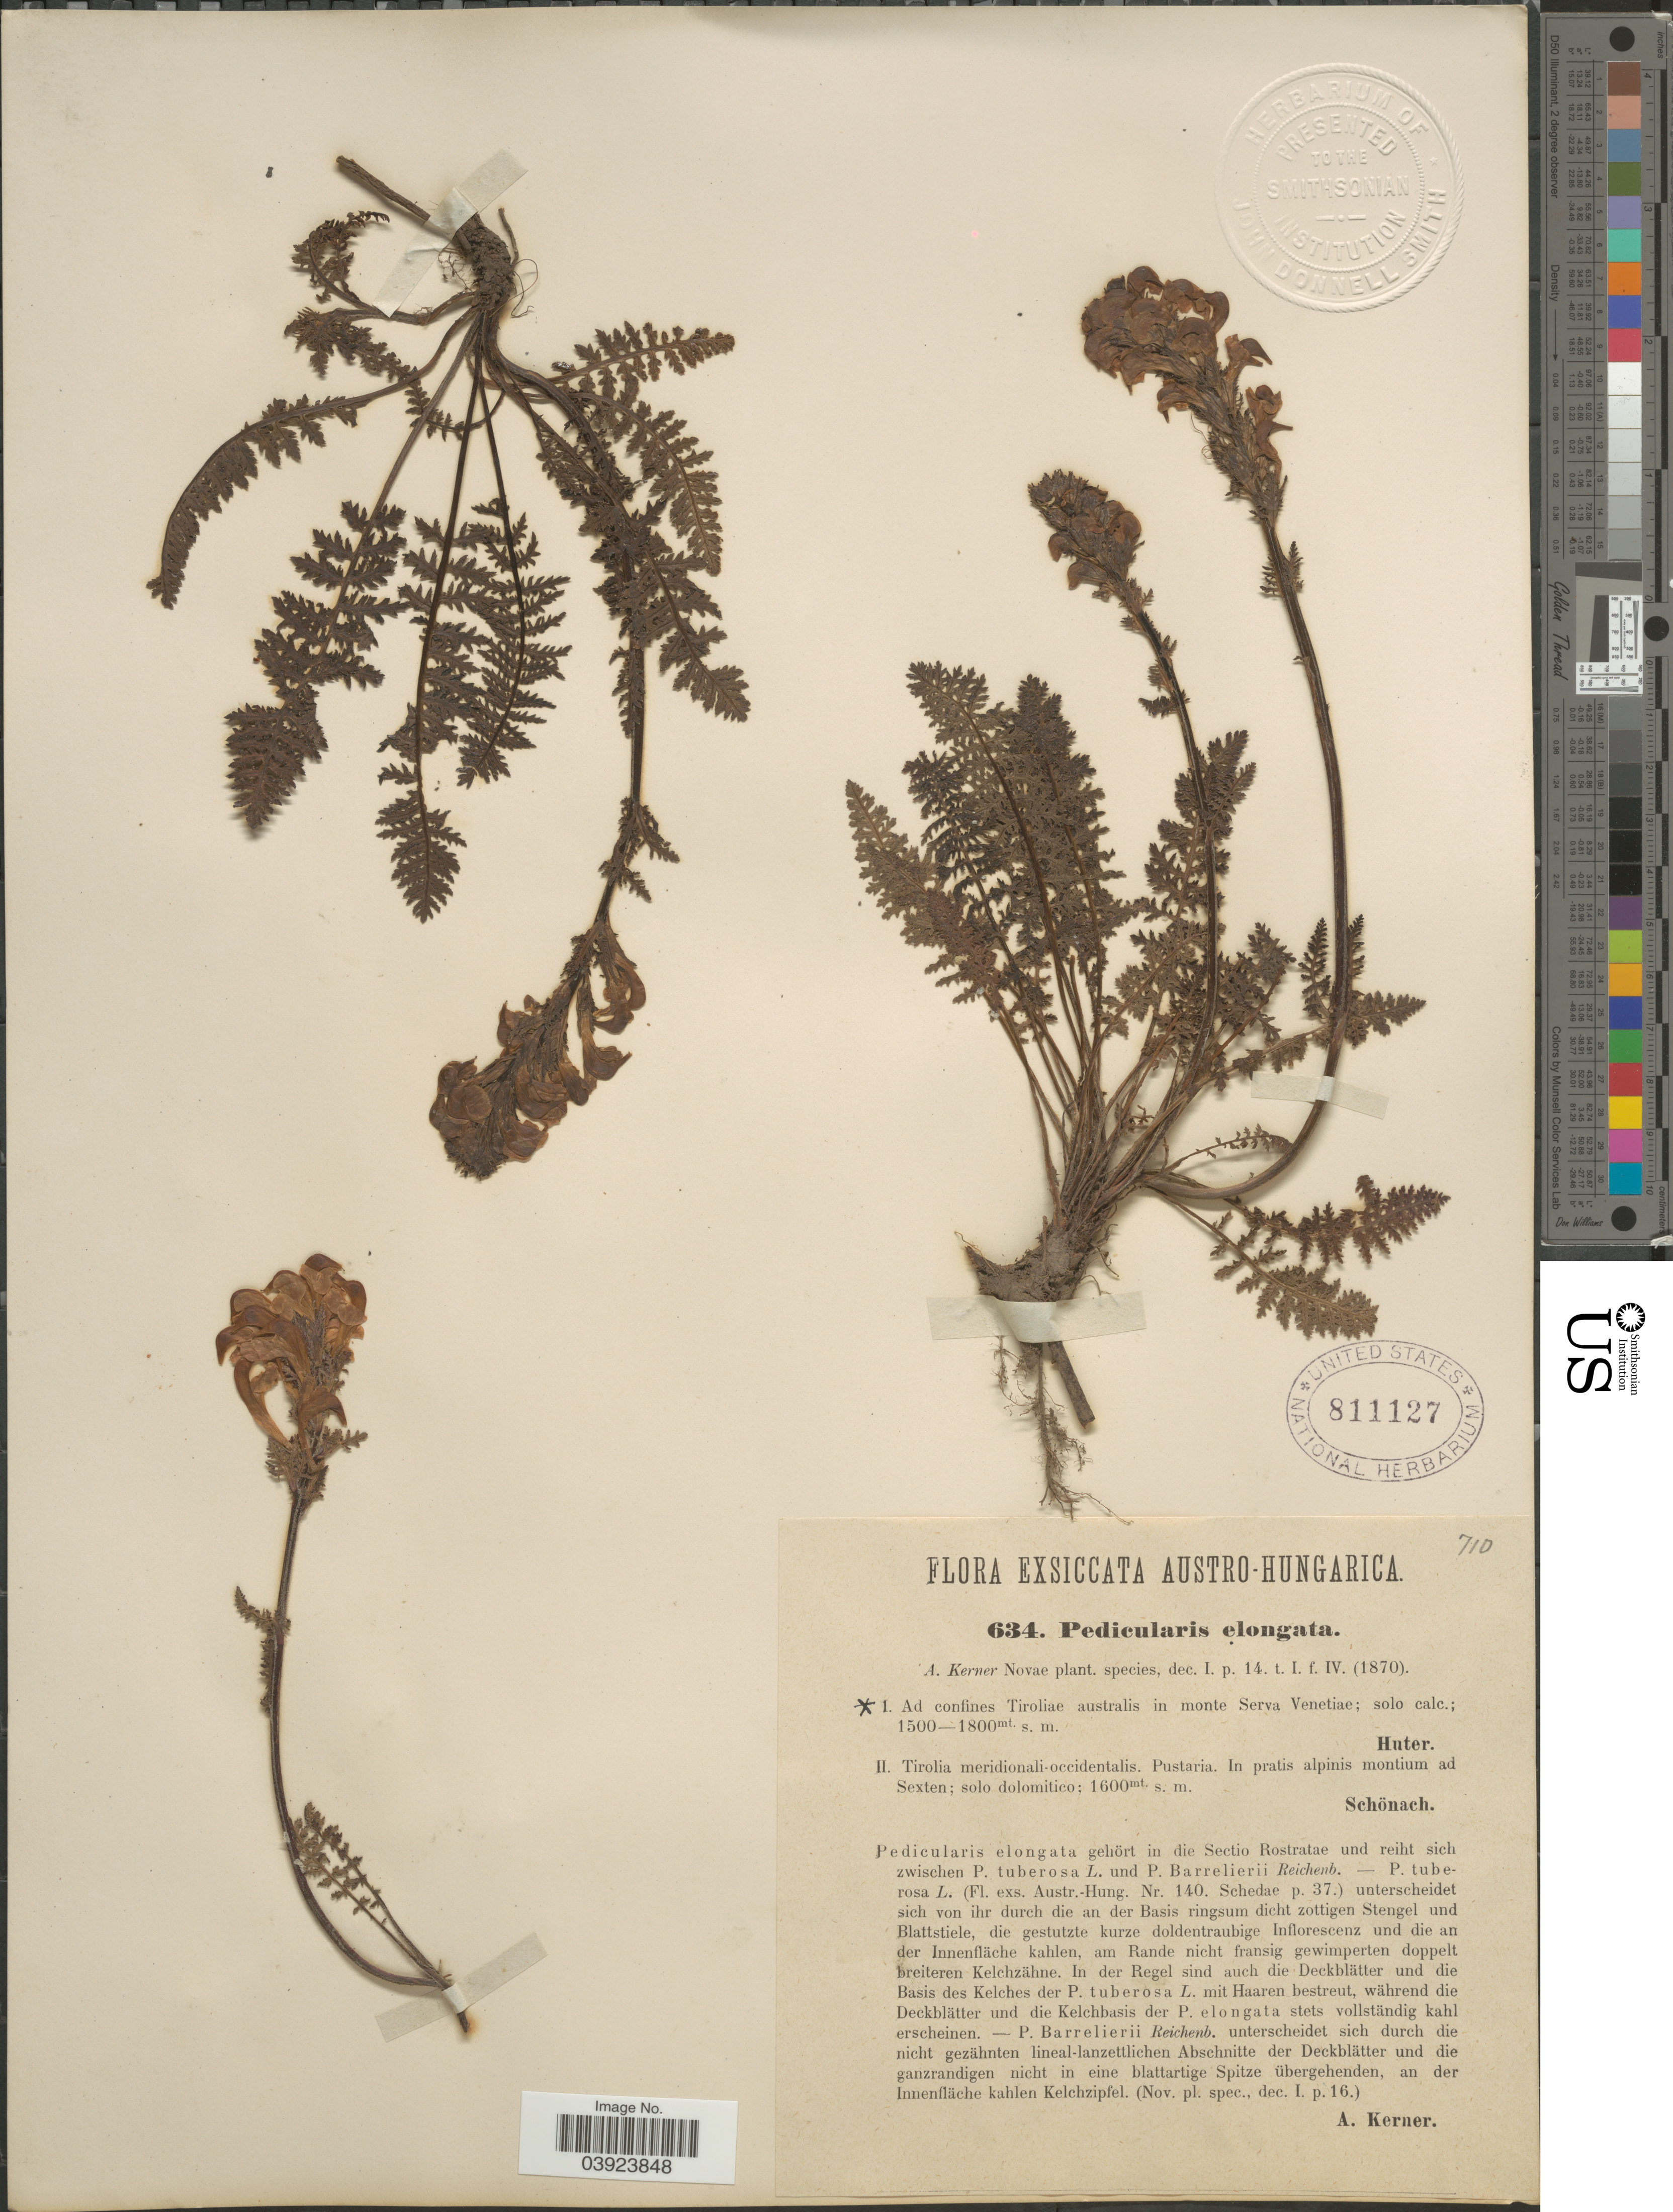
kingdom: Plantae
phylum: Tracheophyta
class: Magnoliopsida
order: Lamiales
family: Orobanchaceae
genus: Pedicularis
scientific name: Pedicularis elongata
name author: A. Kern.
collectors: -. Huter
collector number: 634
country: Italy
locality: Austro-Hungarica. Ad confines Tiroliae australis in monte Serva Venetiae.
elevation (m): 1500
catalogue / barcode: US 811127